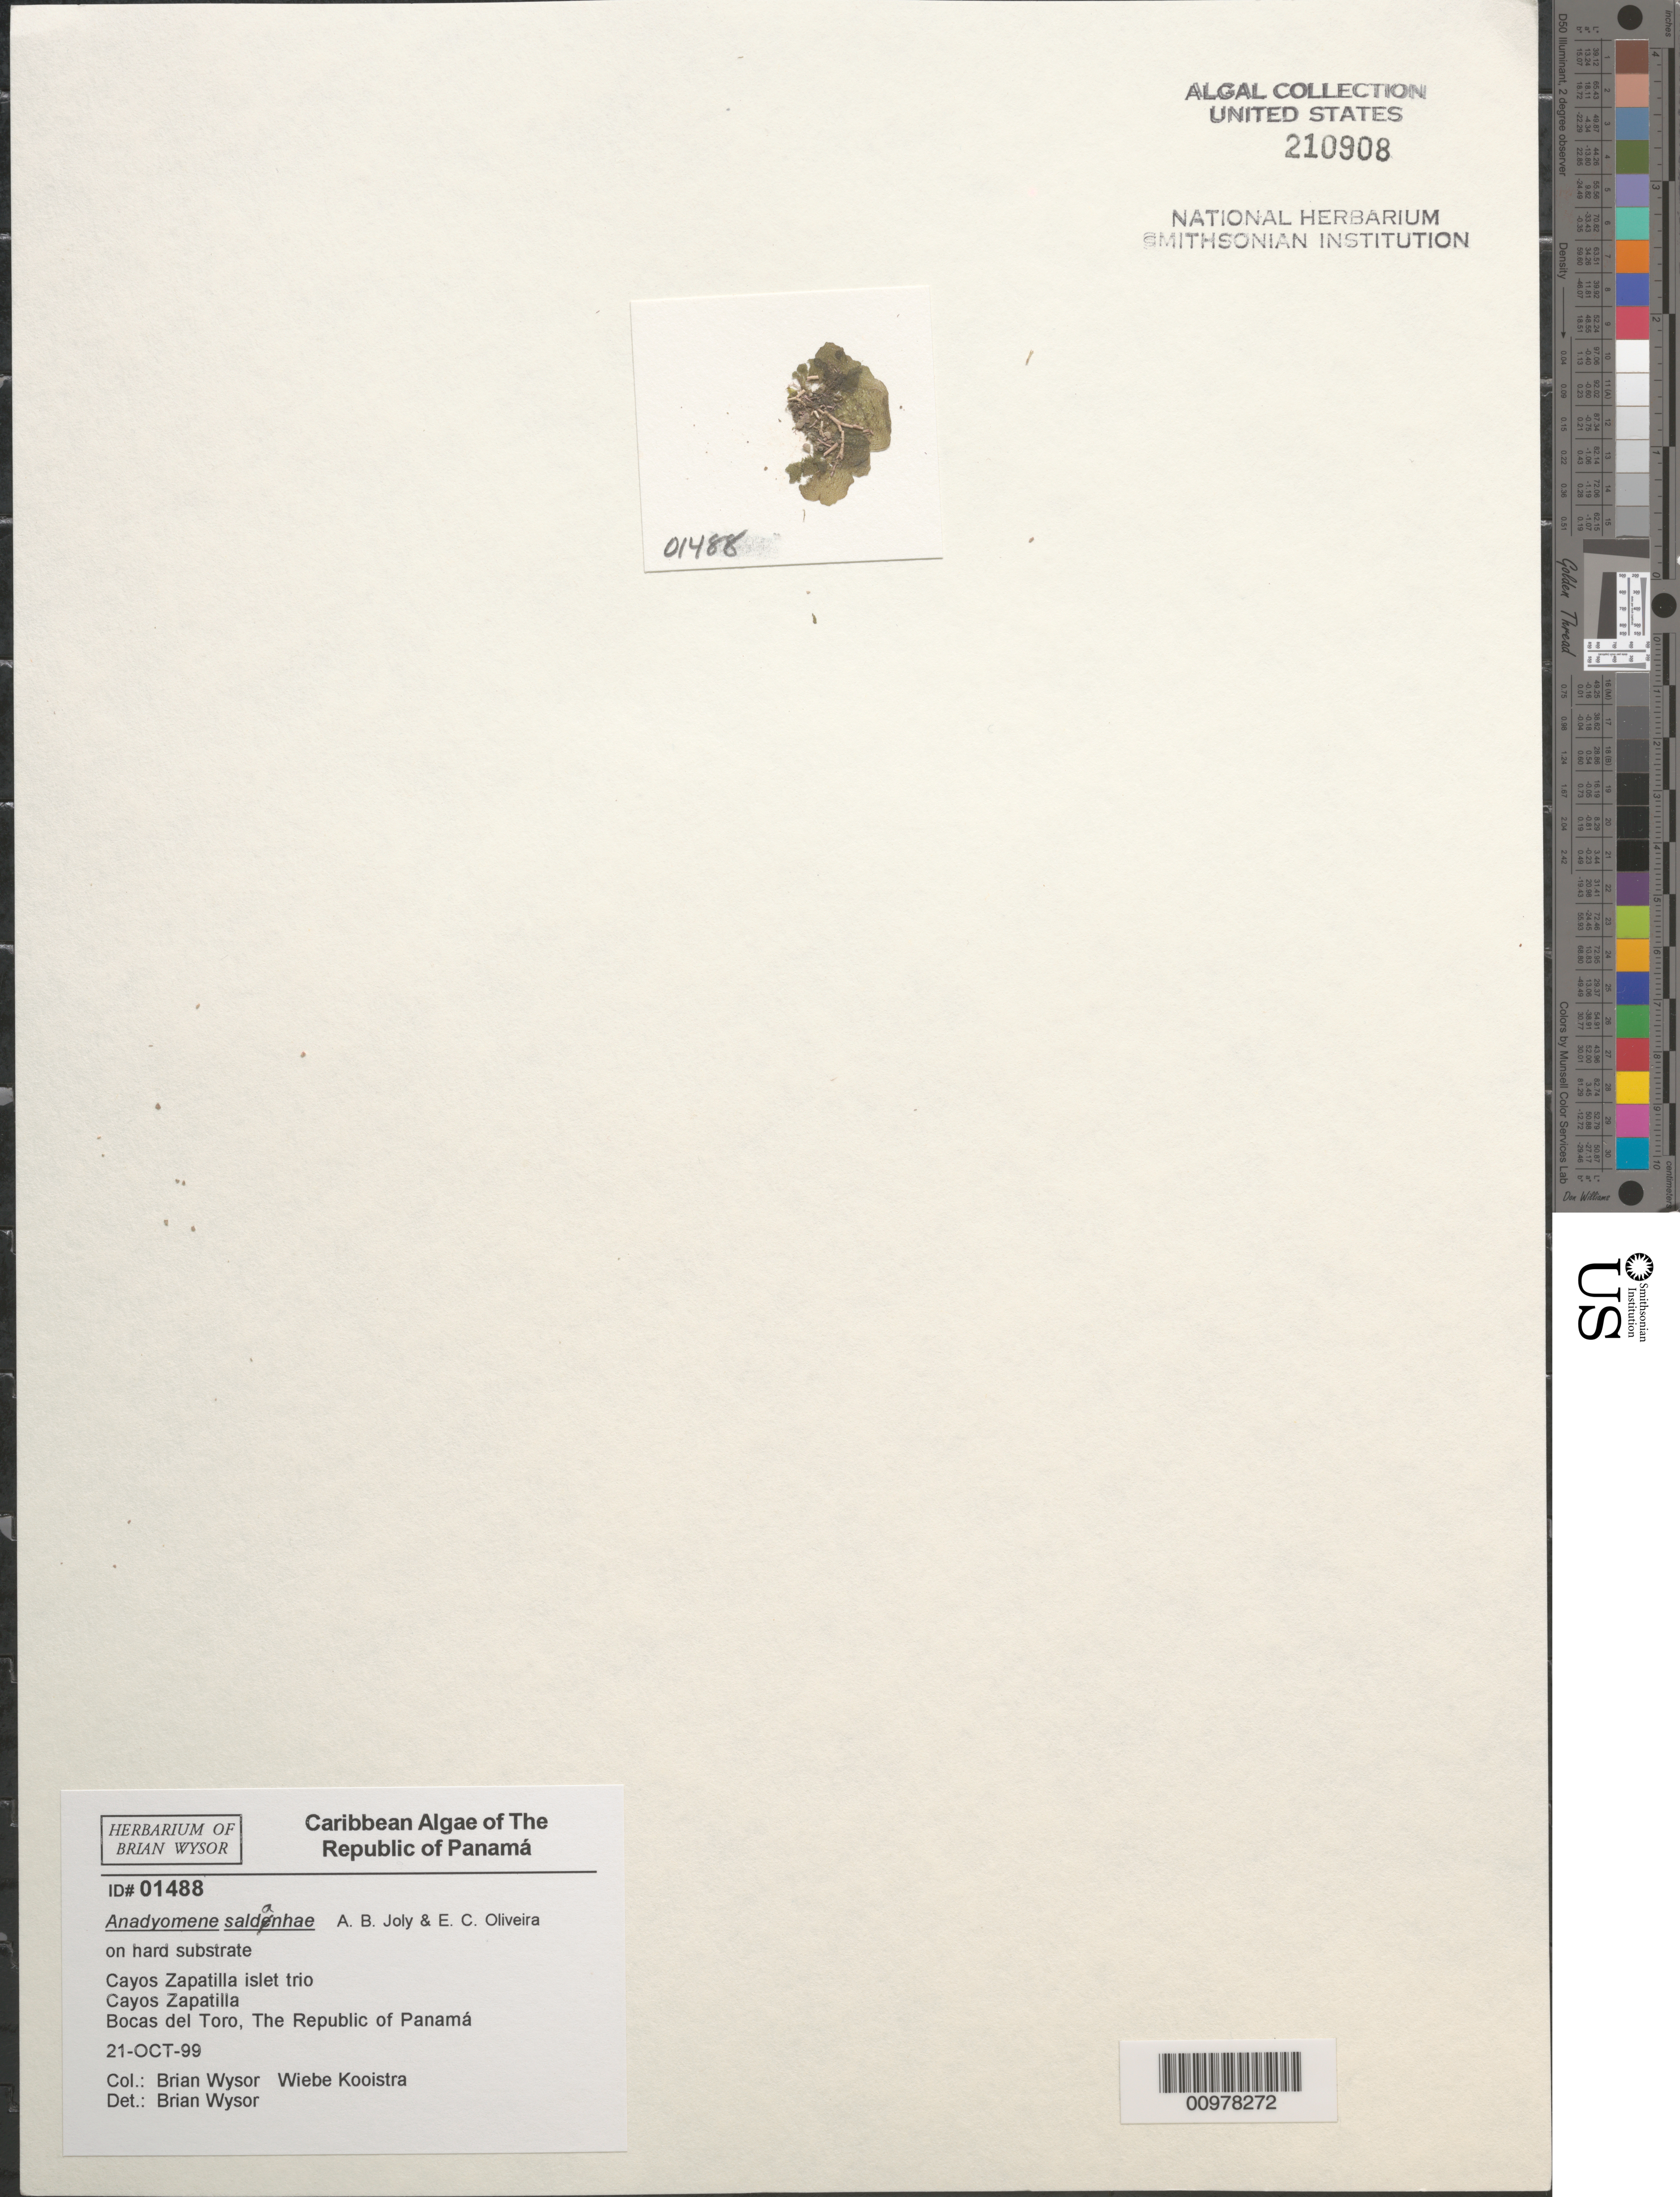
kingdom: Plantae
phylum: Chlorophyta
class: Ulvophyceae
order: Cladophorales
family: Anadyomenaceae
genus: Anadyomene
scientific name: Anadyomene saldanhae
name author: A.B. Joly & E.C. Oliveira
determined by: Wysor, B.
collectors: B. Wysor & W. Kooistra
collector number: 01488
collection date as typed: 21 Oct 1999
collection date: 1999-10-21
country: Panama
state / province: Bocas del Toro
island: Cayos Zapatilla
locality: Islet trio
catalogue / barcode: US 210908